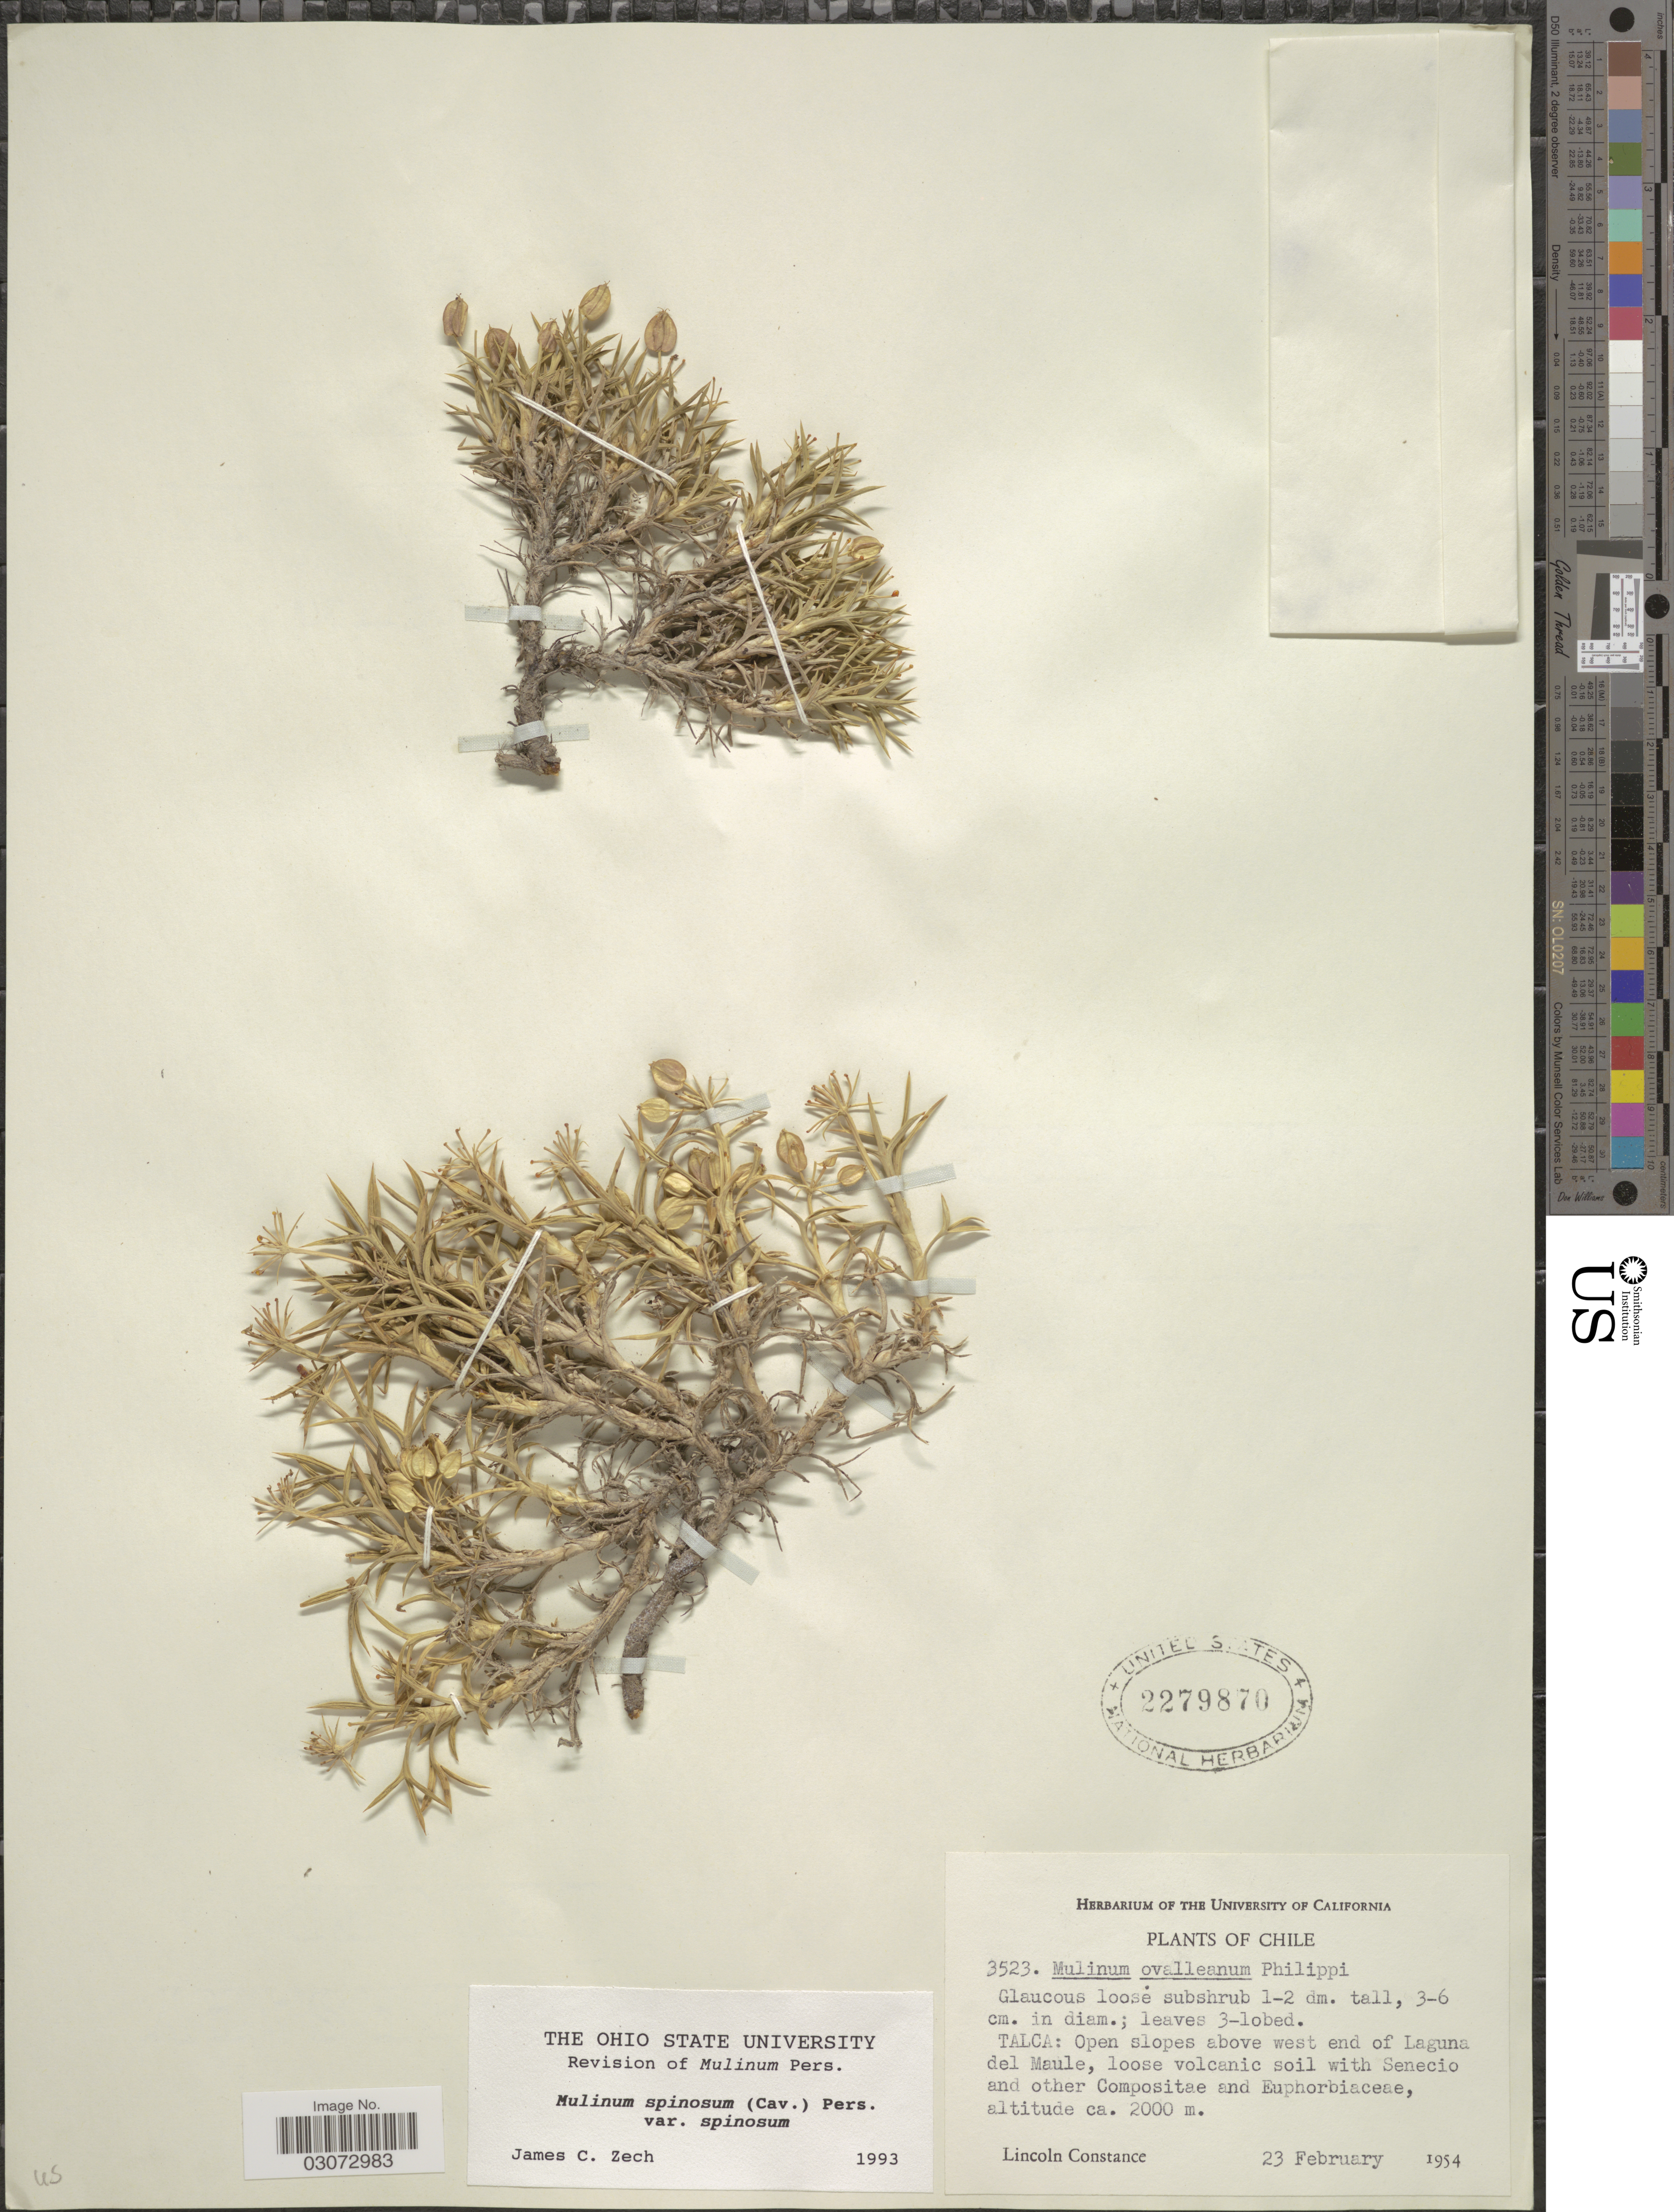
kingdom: Plantae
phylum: Tracheophyta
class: Magnoliopsida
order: Apiales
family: Apiaceae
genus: Mulinum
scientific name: Mulinum spinosum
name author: Pers.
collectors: L. Constance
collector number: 3523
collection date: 1954-02-23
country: Chile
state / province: Maule (VII)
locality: Talca: Open slopes above west end of Laguna del Maule.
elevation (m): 2000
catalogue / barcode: US 2279870